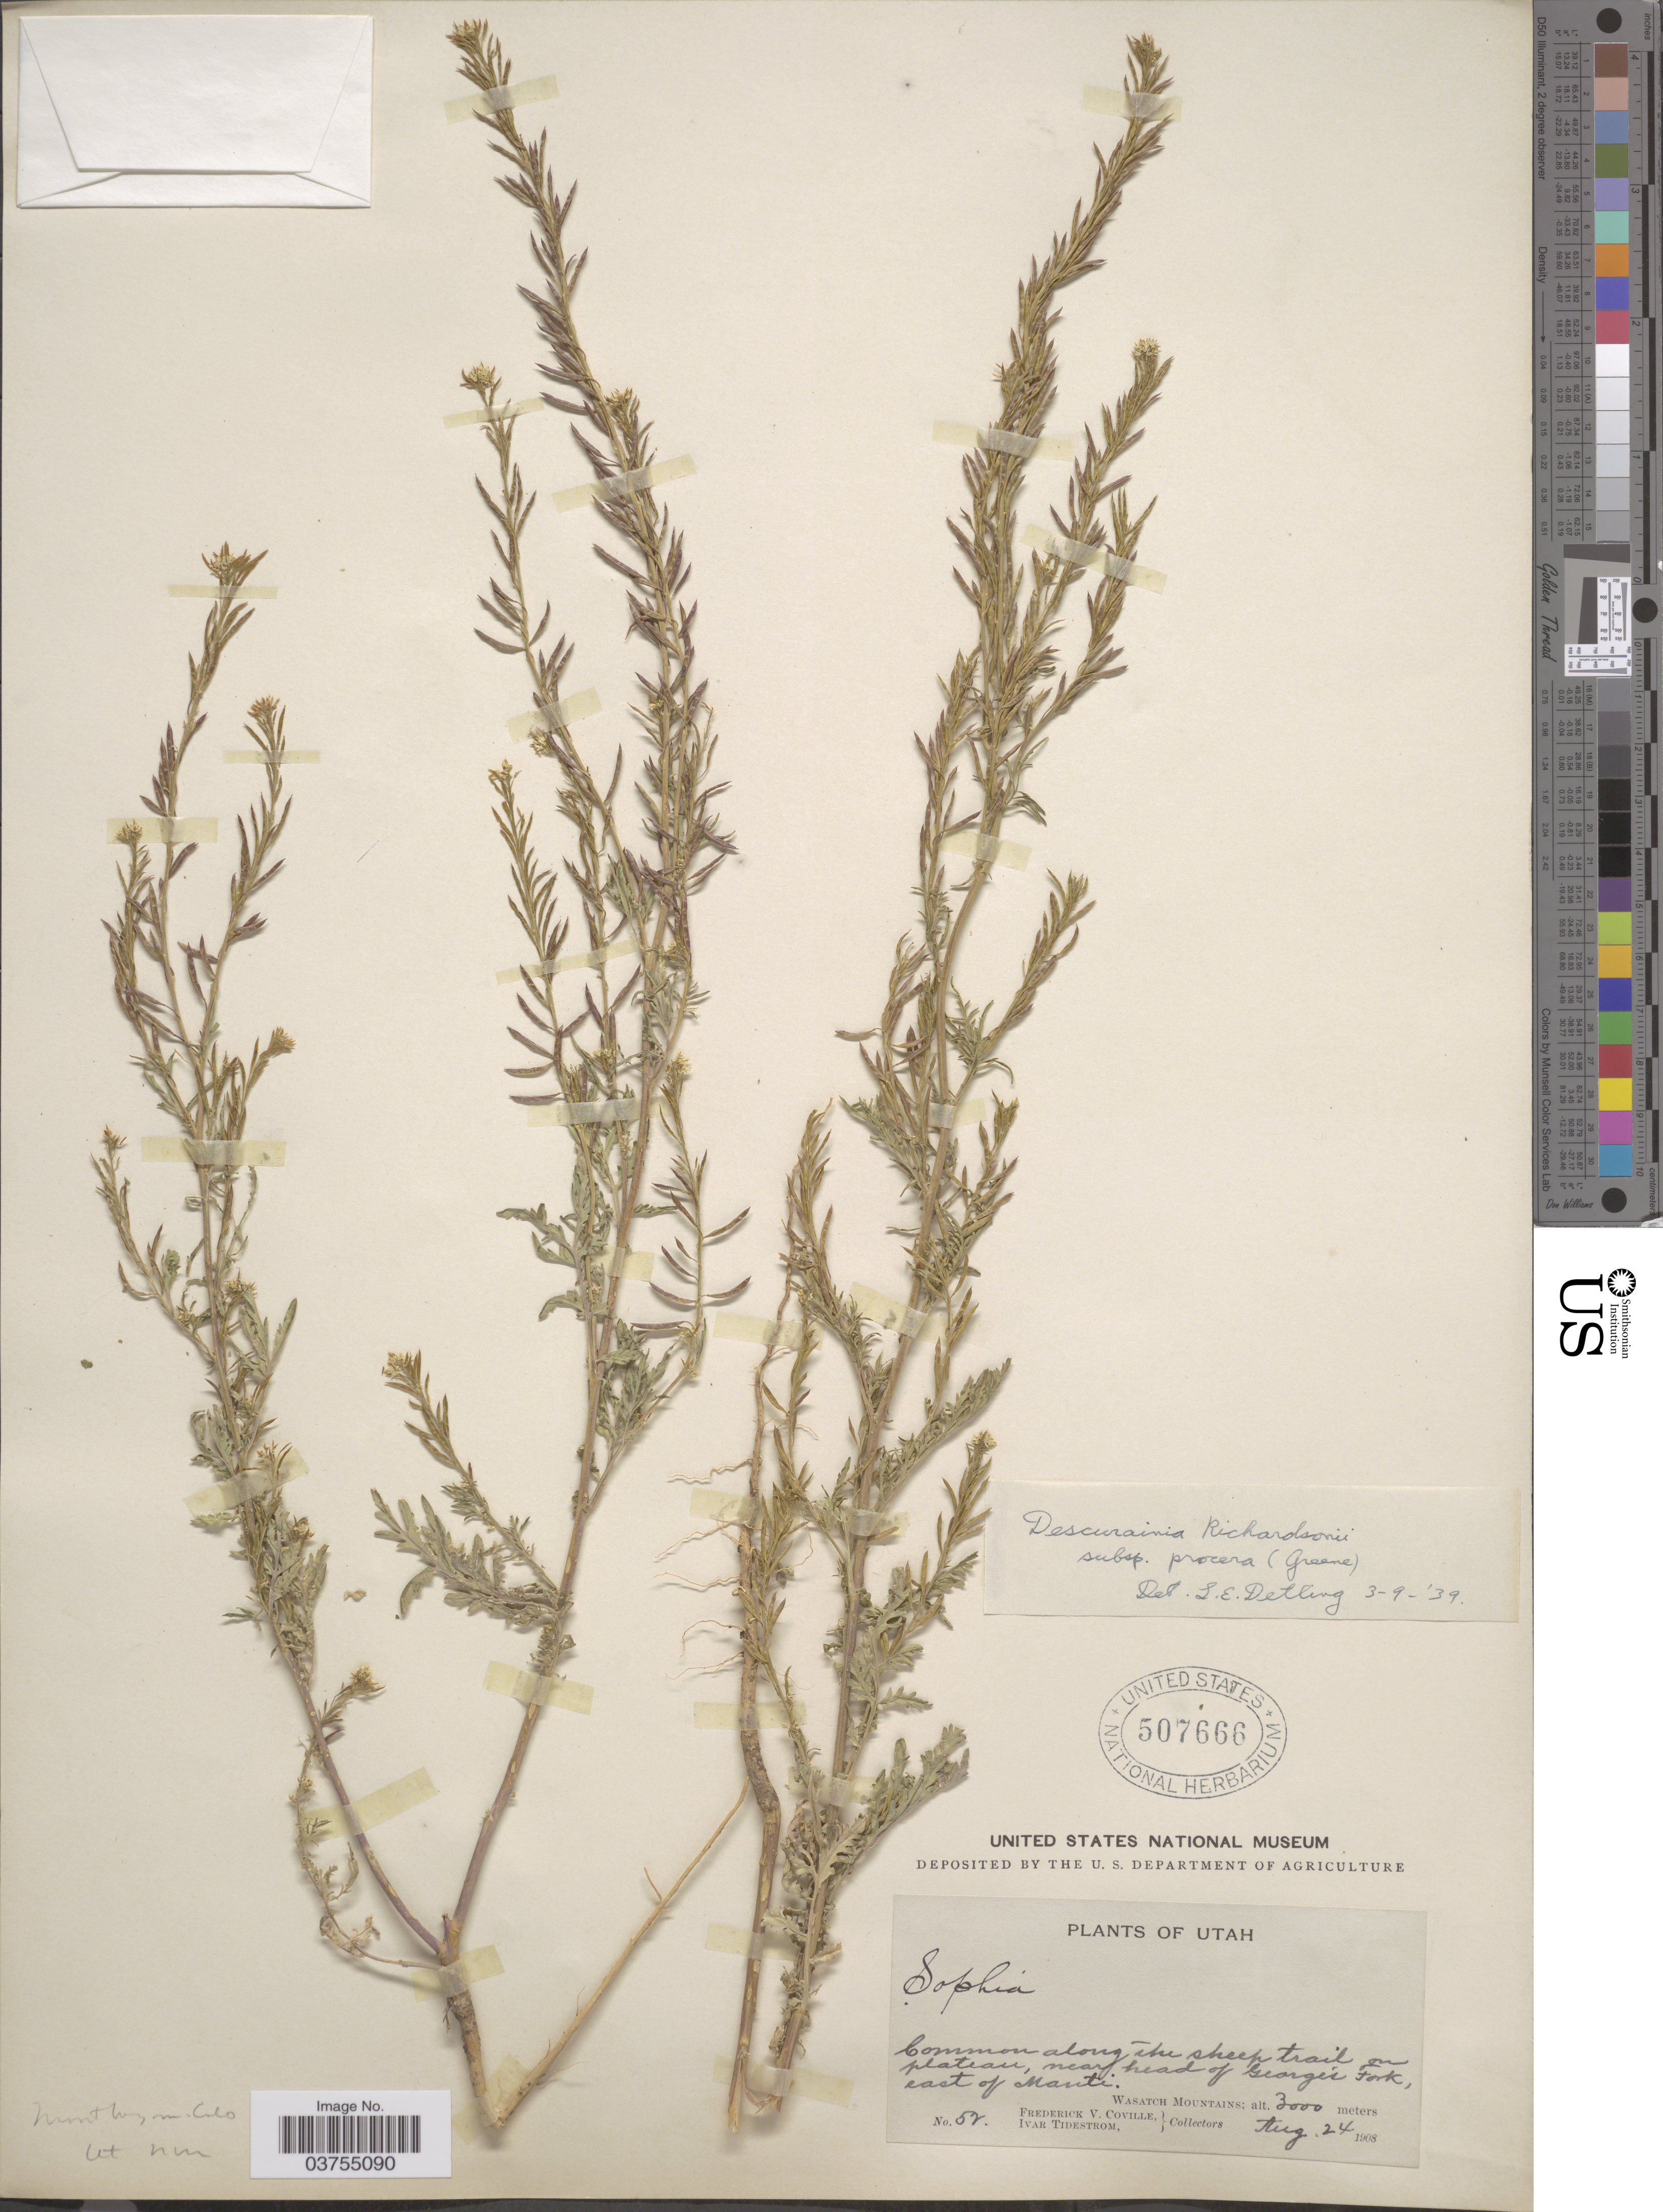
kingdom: Plantae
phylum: Tracheophyta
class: Magnoliopsida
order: Brassicales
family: Brassicaceae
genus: Descurainia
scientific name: Descurainia richardsonii subsp. procera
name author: (Greene) Detling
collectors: F. V. Coville & I. F. Tidestrom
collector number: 52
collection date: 1908-08-24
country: United States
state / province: Utah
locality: Common along the sheep trail on plateau, near head of George's Fork, east of Manti. Wasatch Mountains.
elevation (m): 3000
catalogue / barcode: US 507666